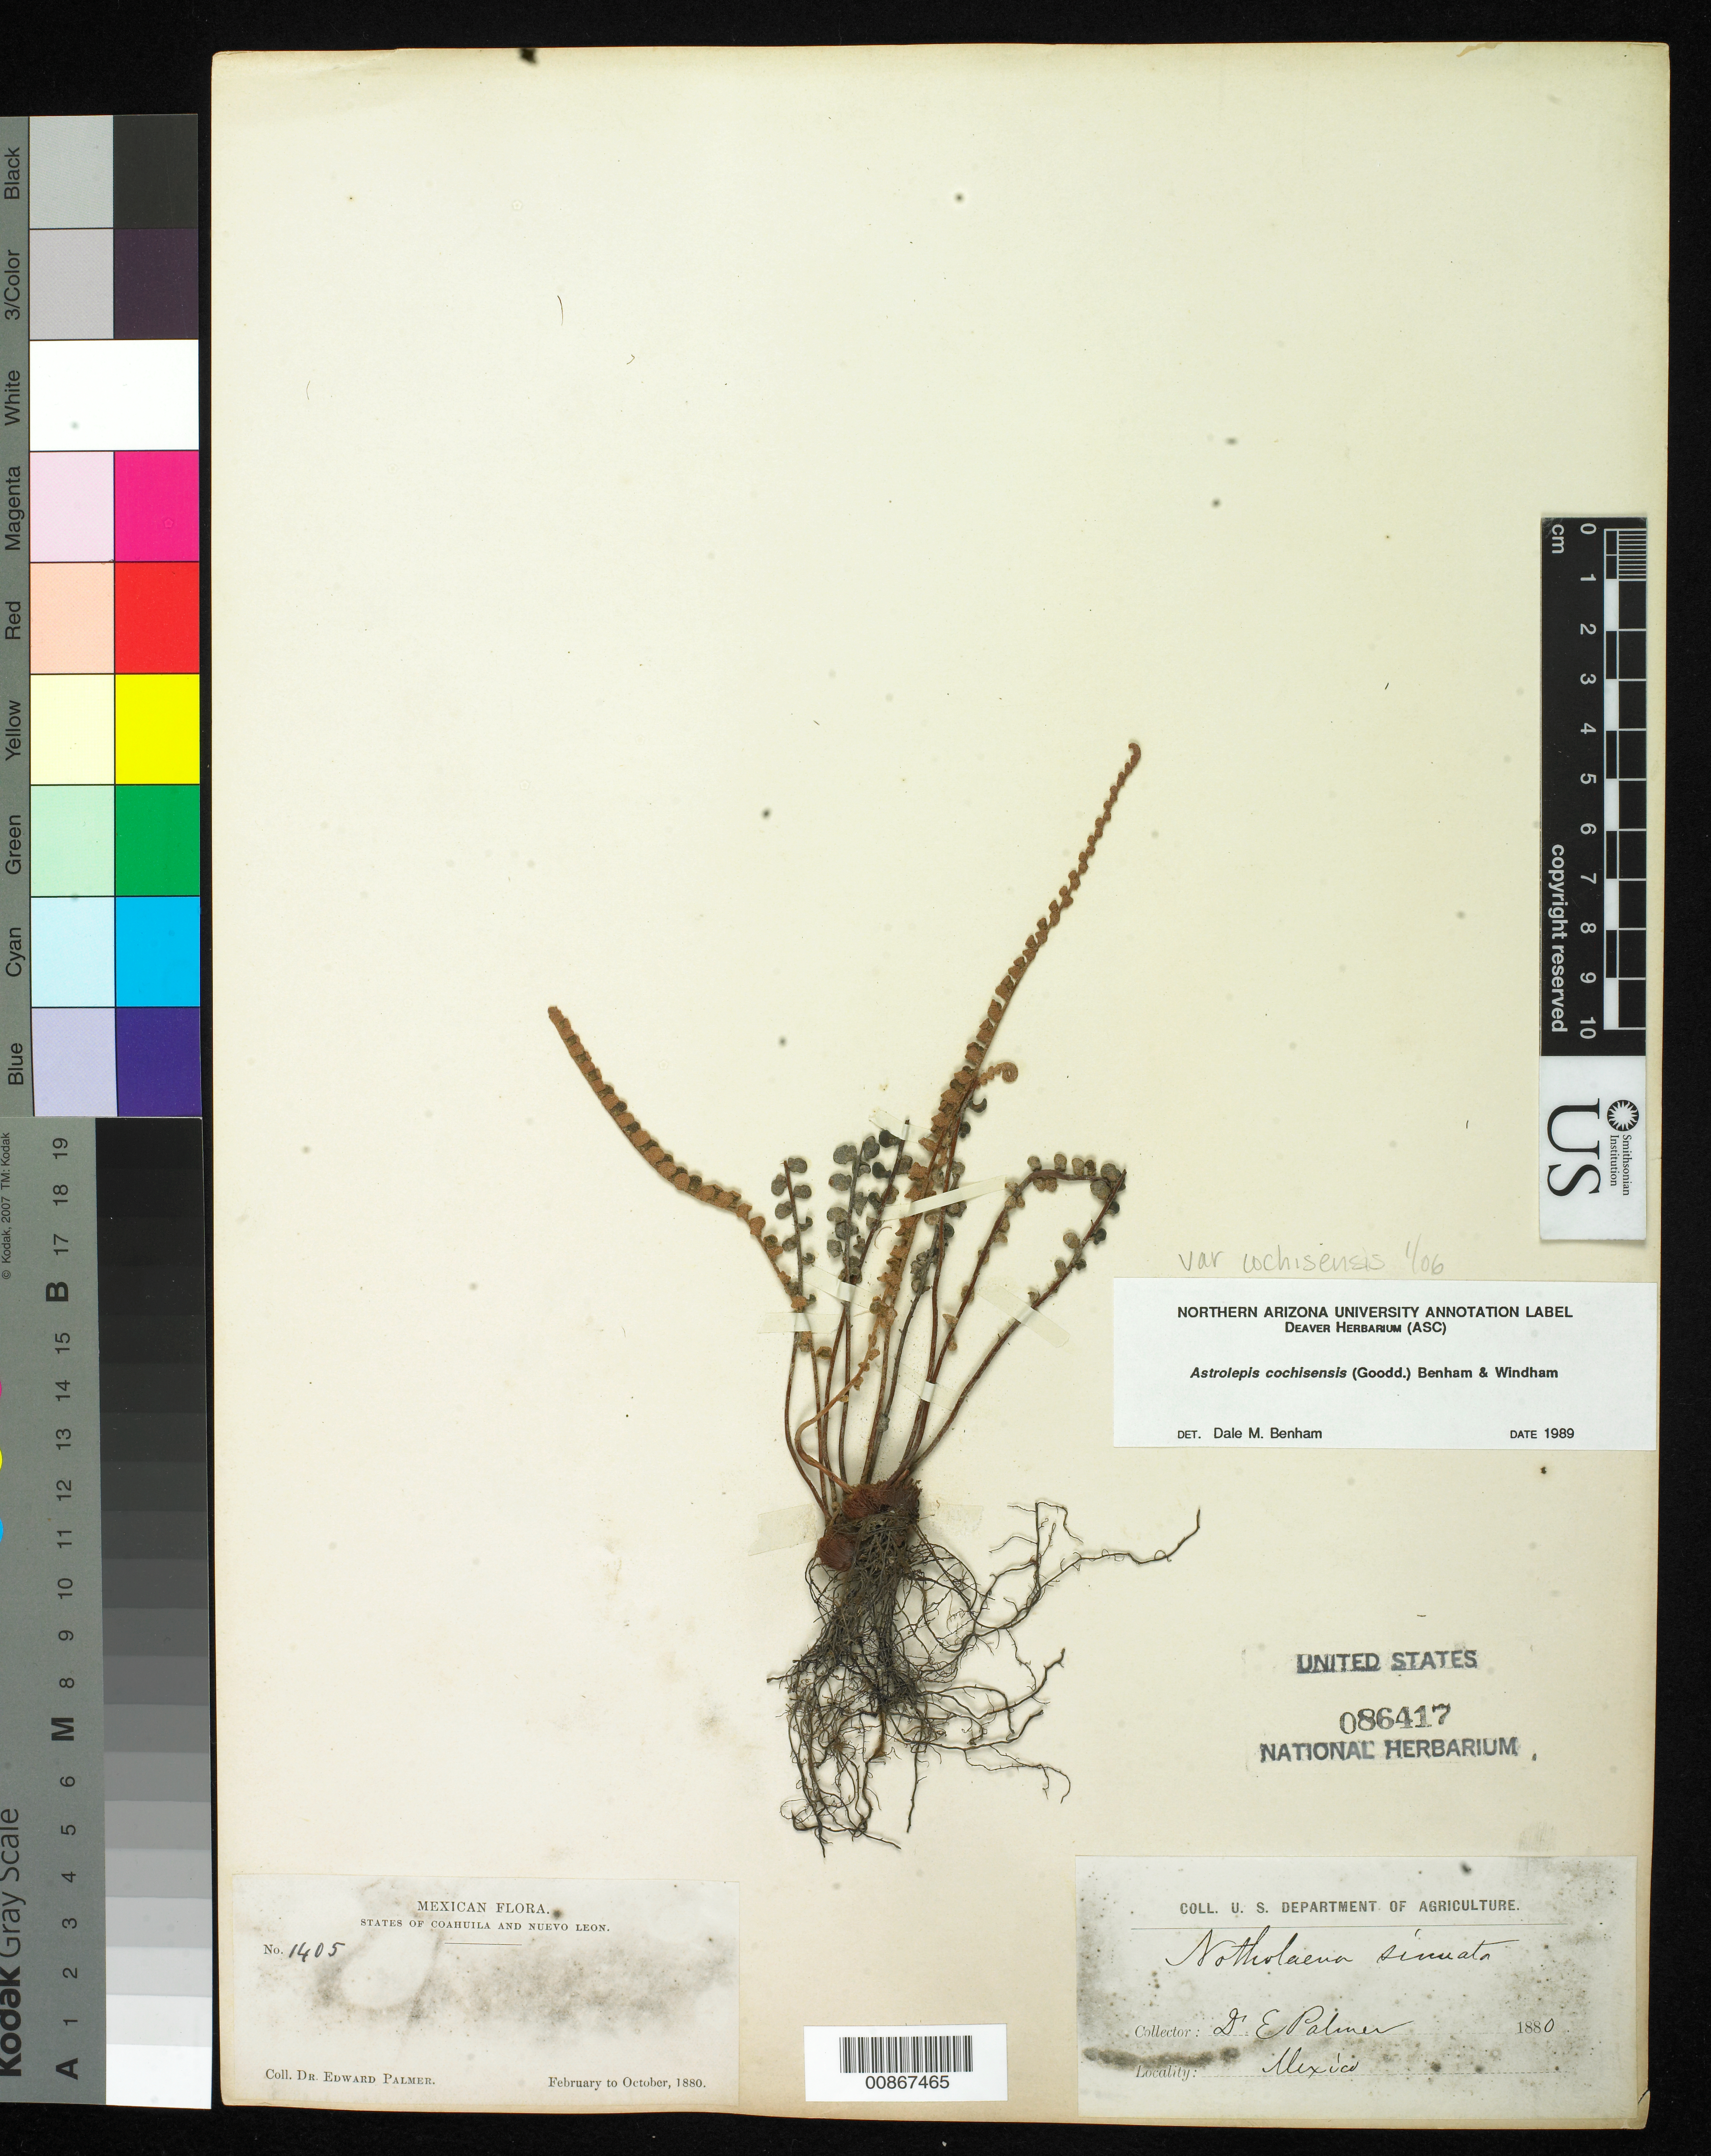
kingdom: Plantae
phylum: Tracheophyta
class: Polypodiopsida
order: Polypodiales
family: Pteridaceae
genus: Astrolepis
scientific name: Astrolepis cochisensis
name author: (C.O. Goodd.) D.M. Benham & Windham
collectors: E. Palmer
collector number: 1405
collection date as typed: Feb 1880 to -- Oct 1880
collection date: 1880-02/1880-10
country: Mexico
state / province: Coahuila / Nuevo León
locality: States of Coahuila and Nuevo León.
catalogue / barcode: US 86417